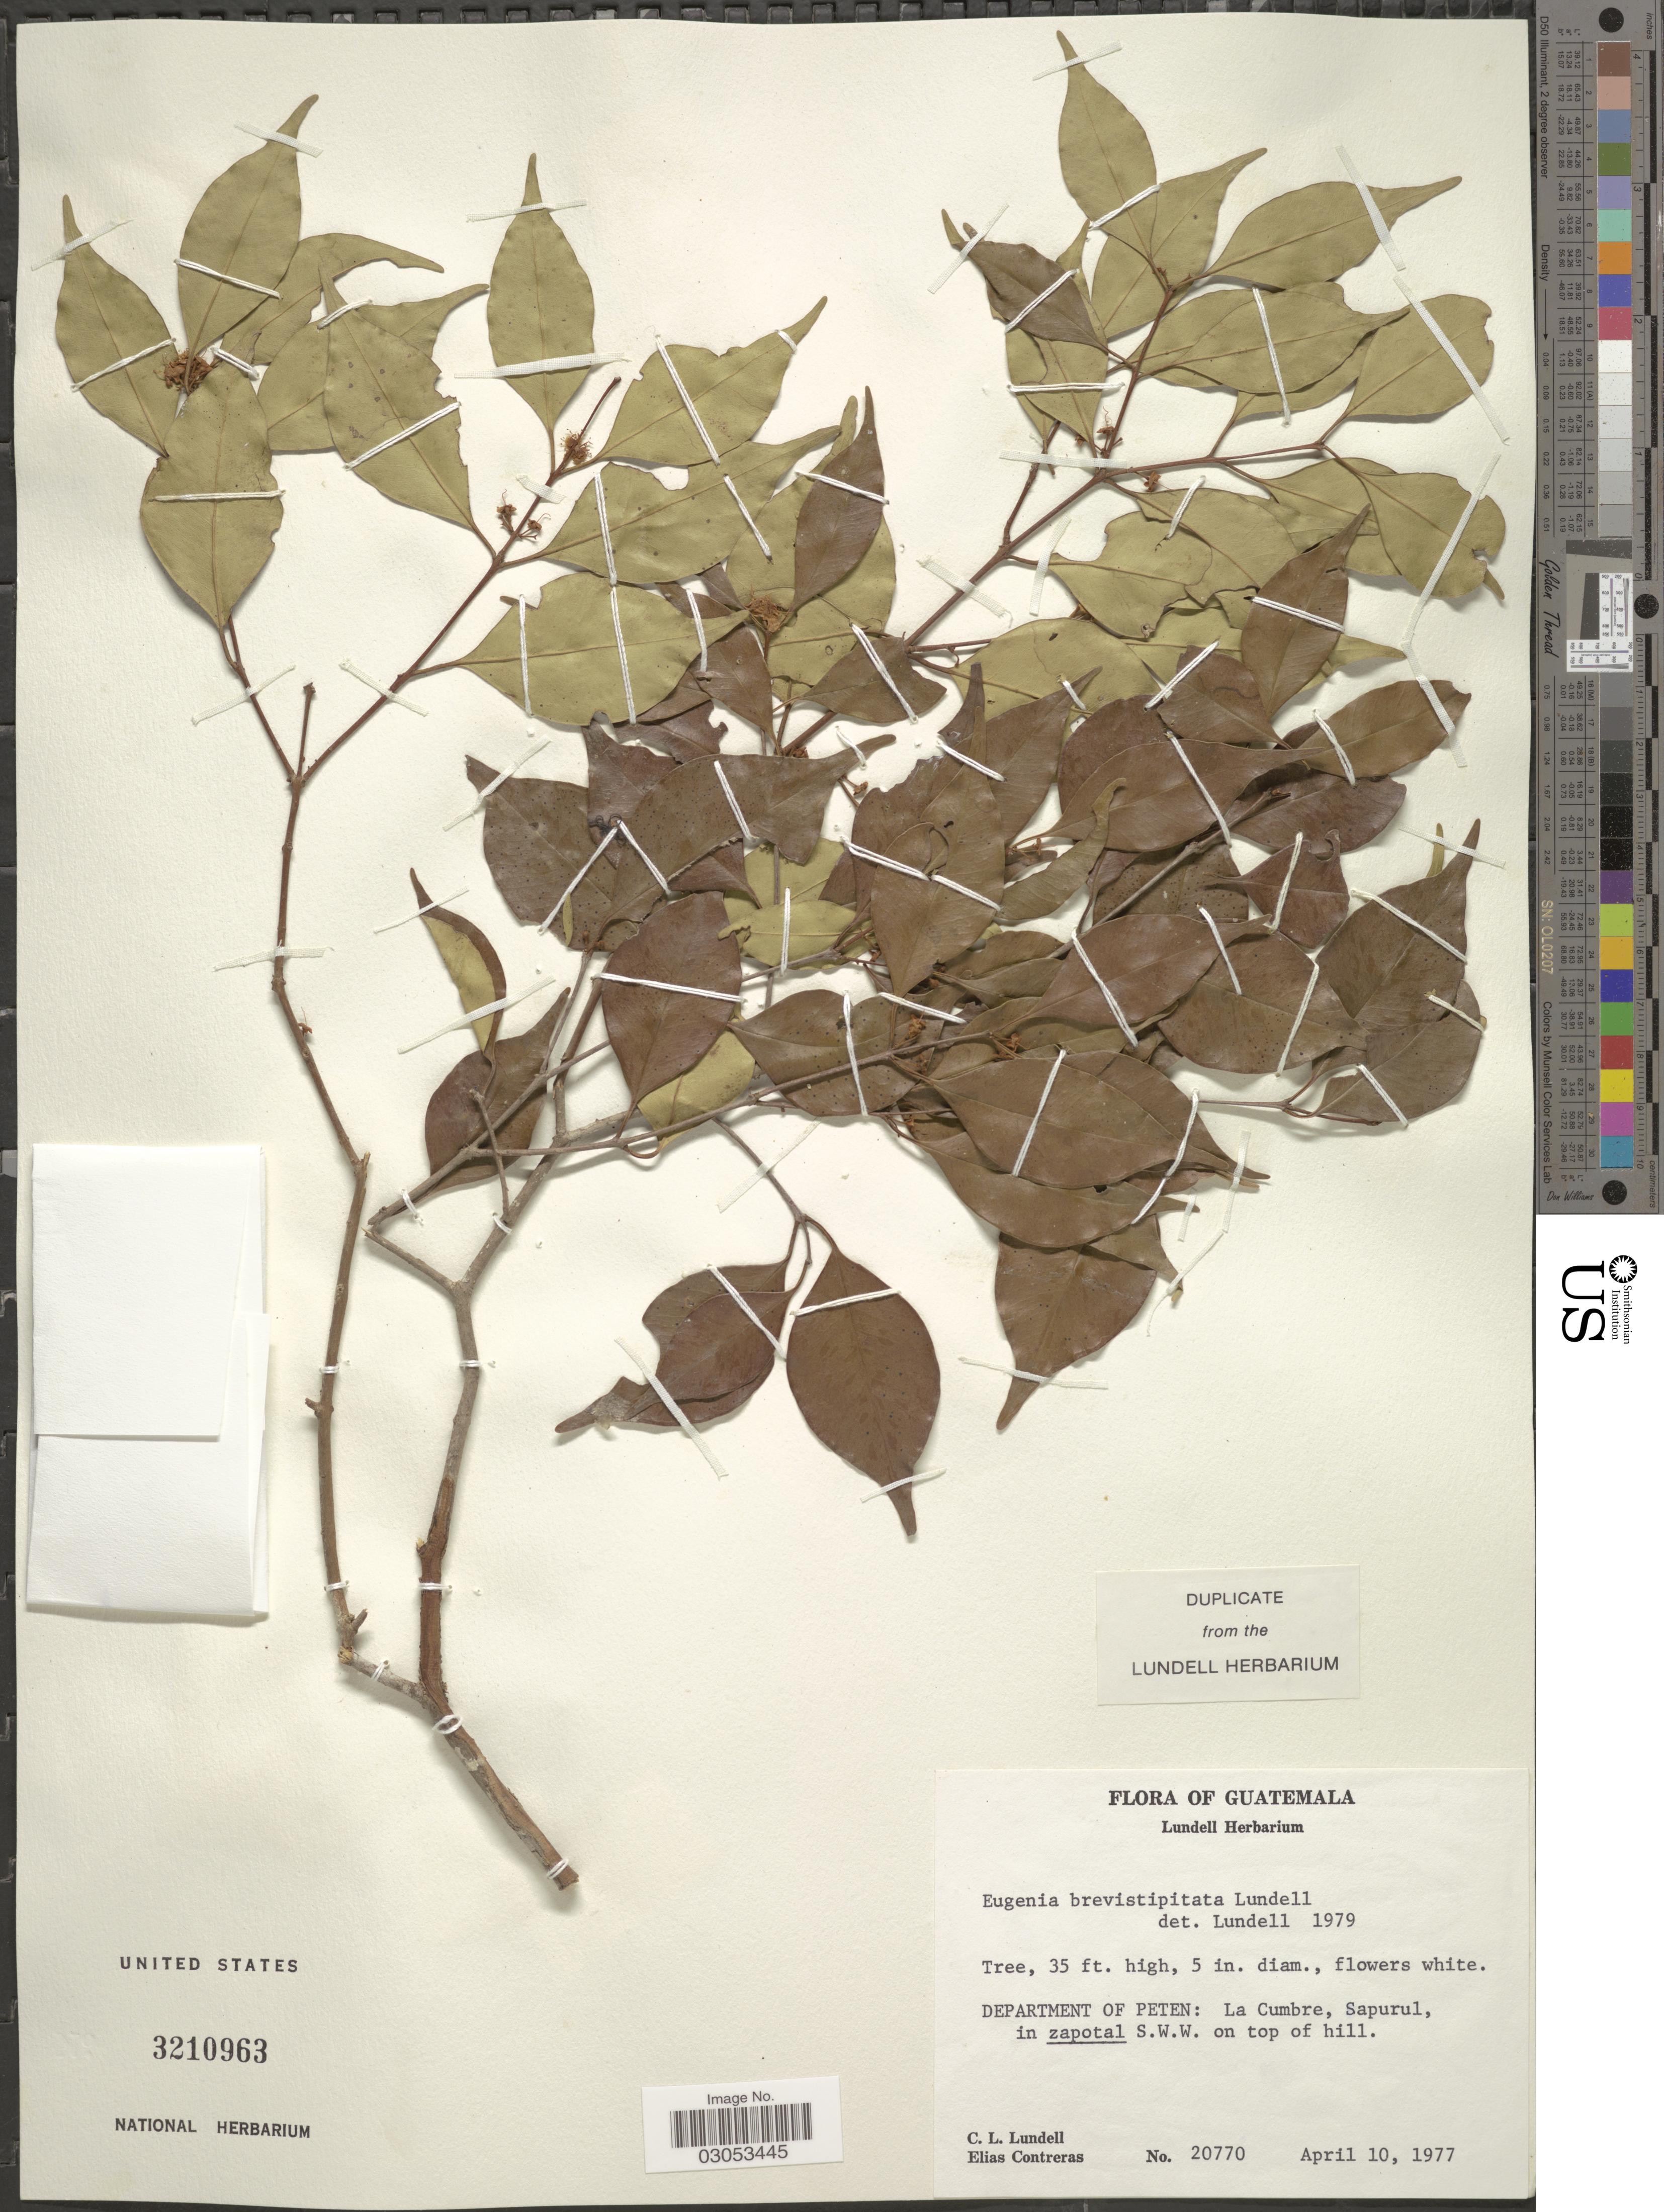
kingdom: Plantae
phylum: Tracheophyta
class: Magnoliopsida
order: Myrtales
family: Myrtaceae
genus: Eugenia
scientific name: Eugenia brevistipitata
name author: Lundell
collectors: C. L. Lundell & E. Contreras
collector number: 20770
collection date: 1977-04-10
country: Guatemala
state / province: El Petén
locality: Department of Peten: La Cumbre, Sapurul, in zapotal S.W.W. on top of hill.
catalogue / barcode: US 3210963